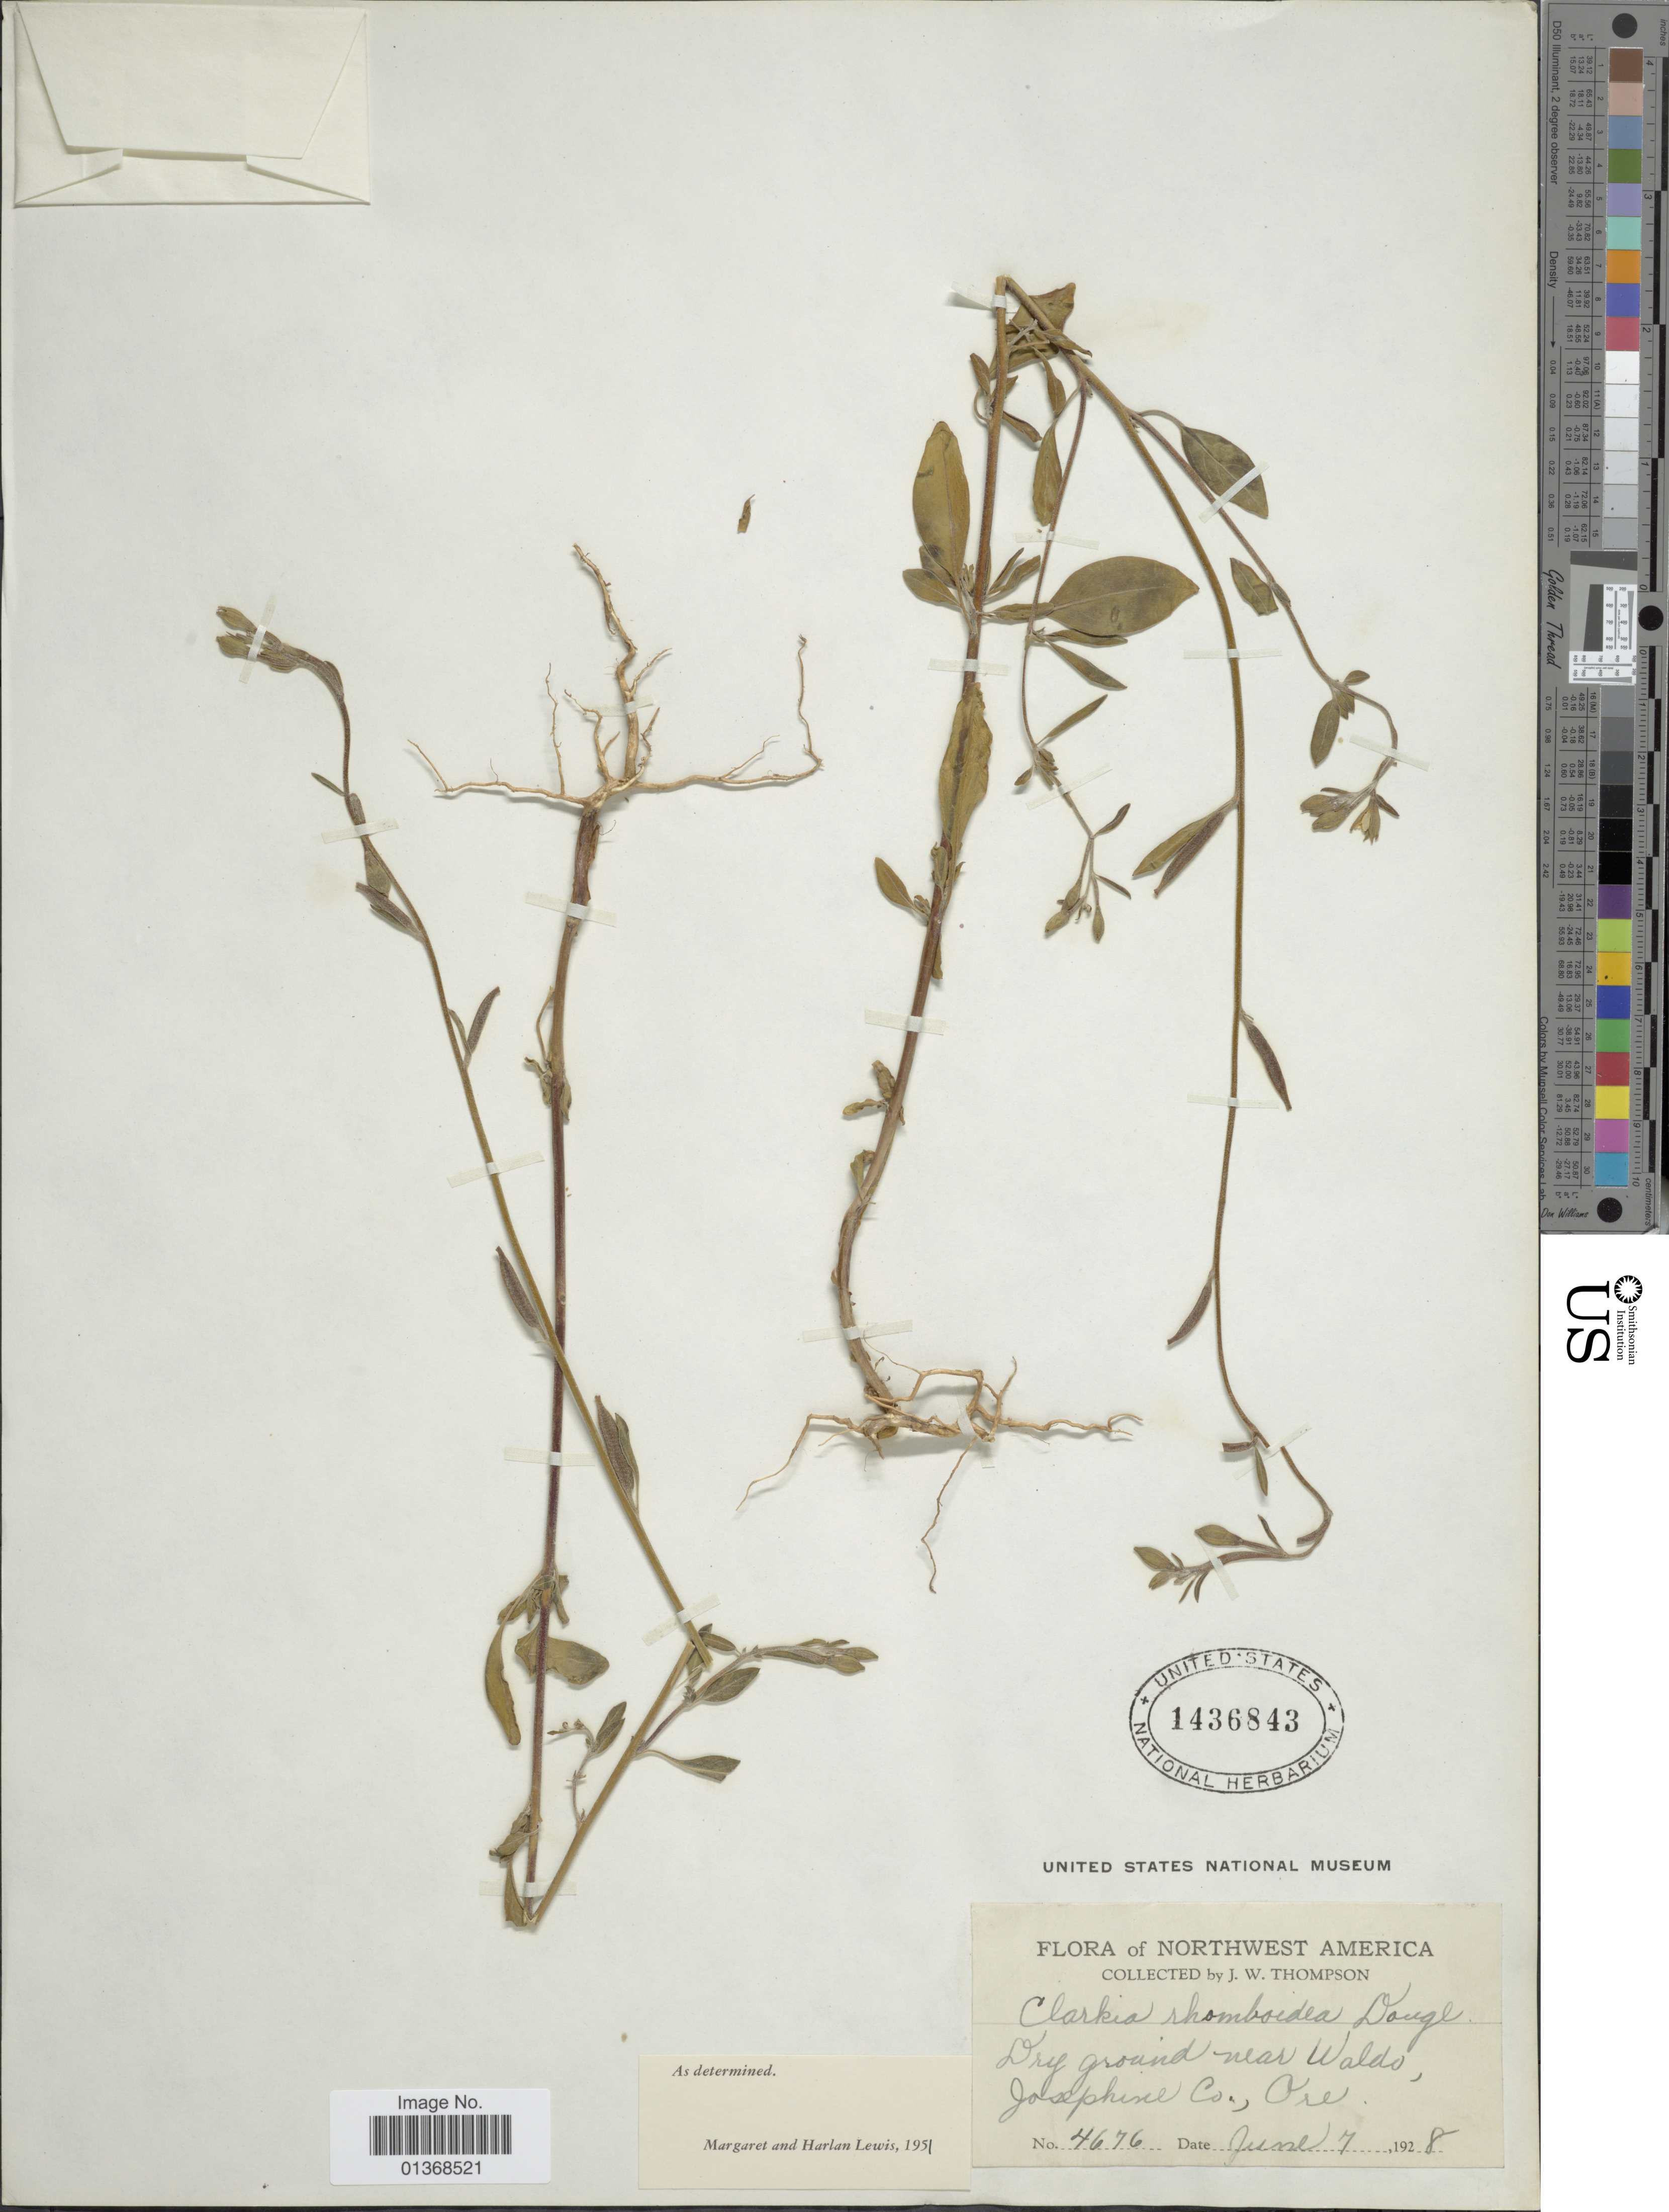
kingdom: Plantae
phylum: Tracheophyta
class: Magnoliopsida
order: Myrtales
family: Onagraceae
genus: Clarkia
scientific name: Clarkia rhomboidea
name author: Douglas ex Hook.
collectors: J. W. Thompson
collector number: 4676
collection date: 1928-06-07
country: United States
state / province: Oregon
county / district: Josephine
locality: Northwest America, Dry ground near Waldo, Josephine Co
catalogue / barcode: US 1436843